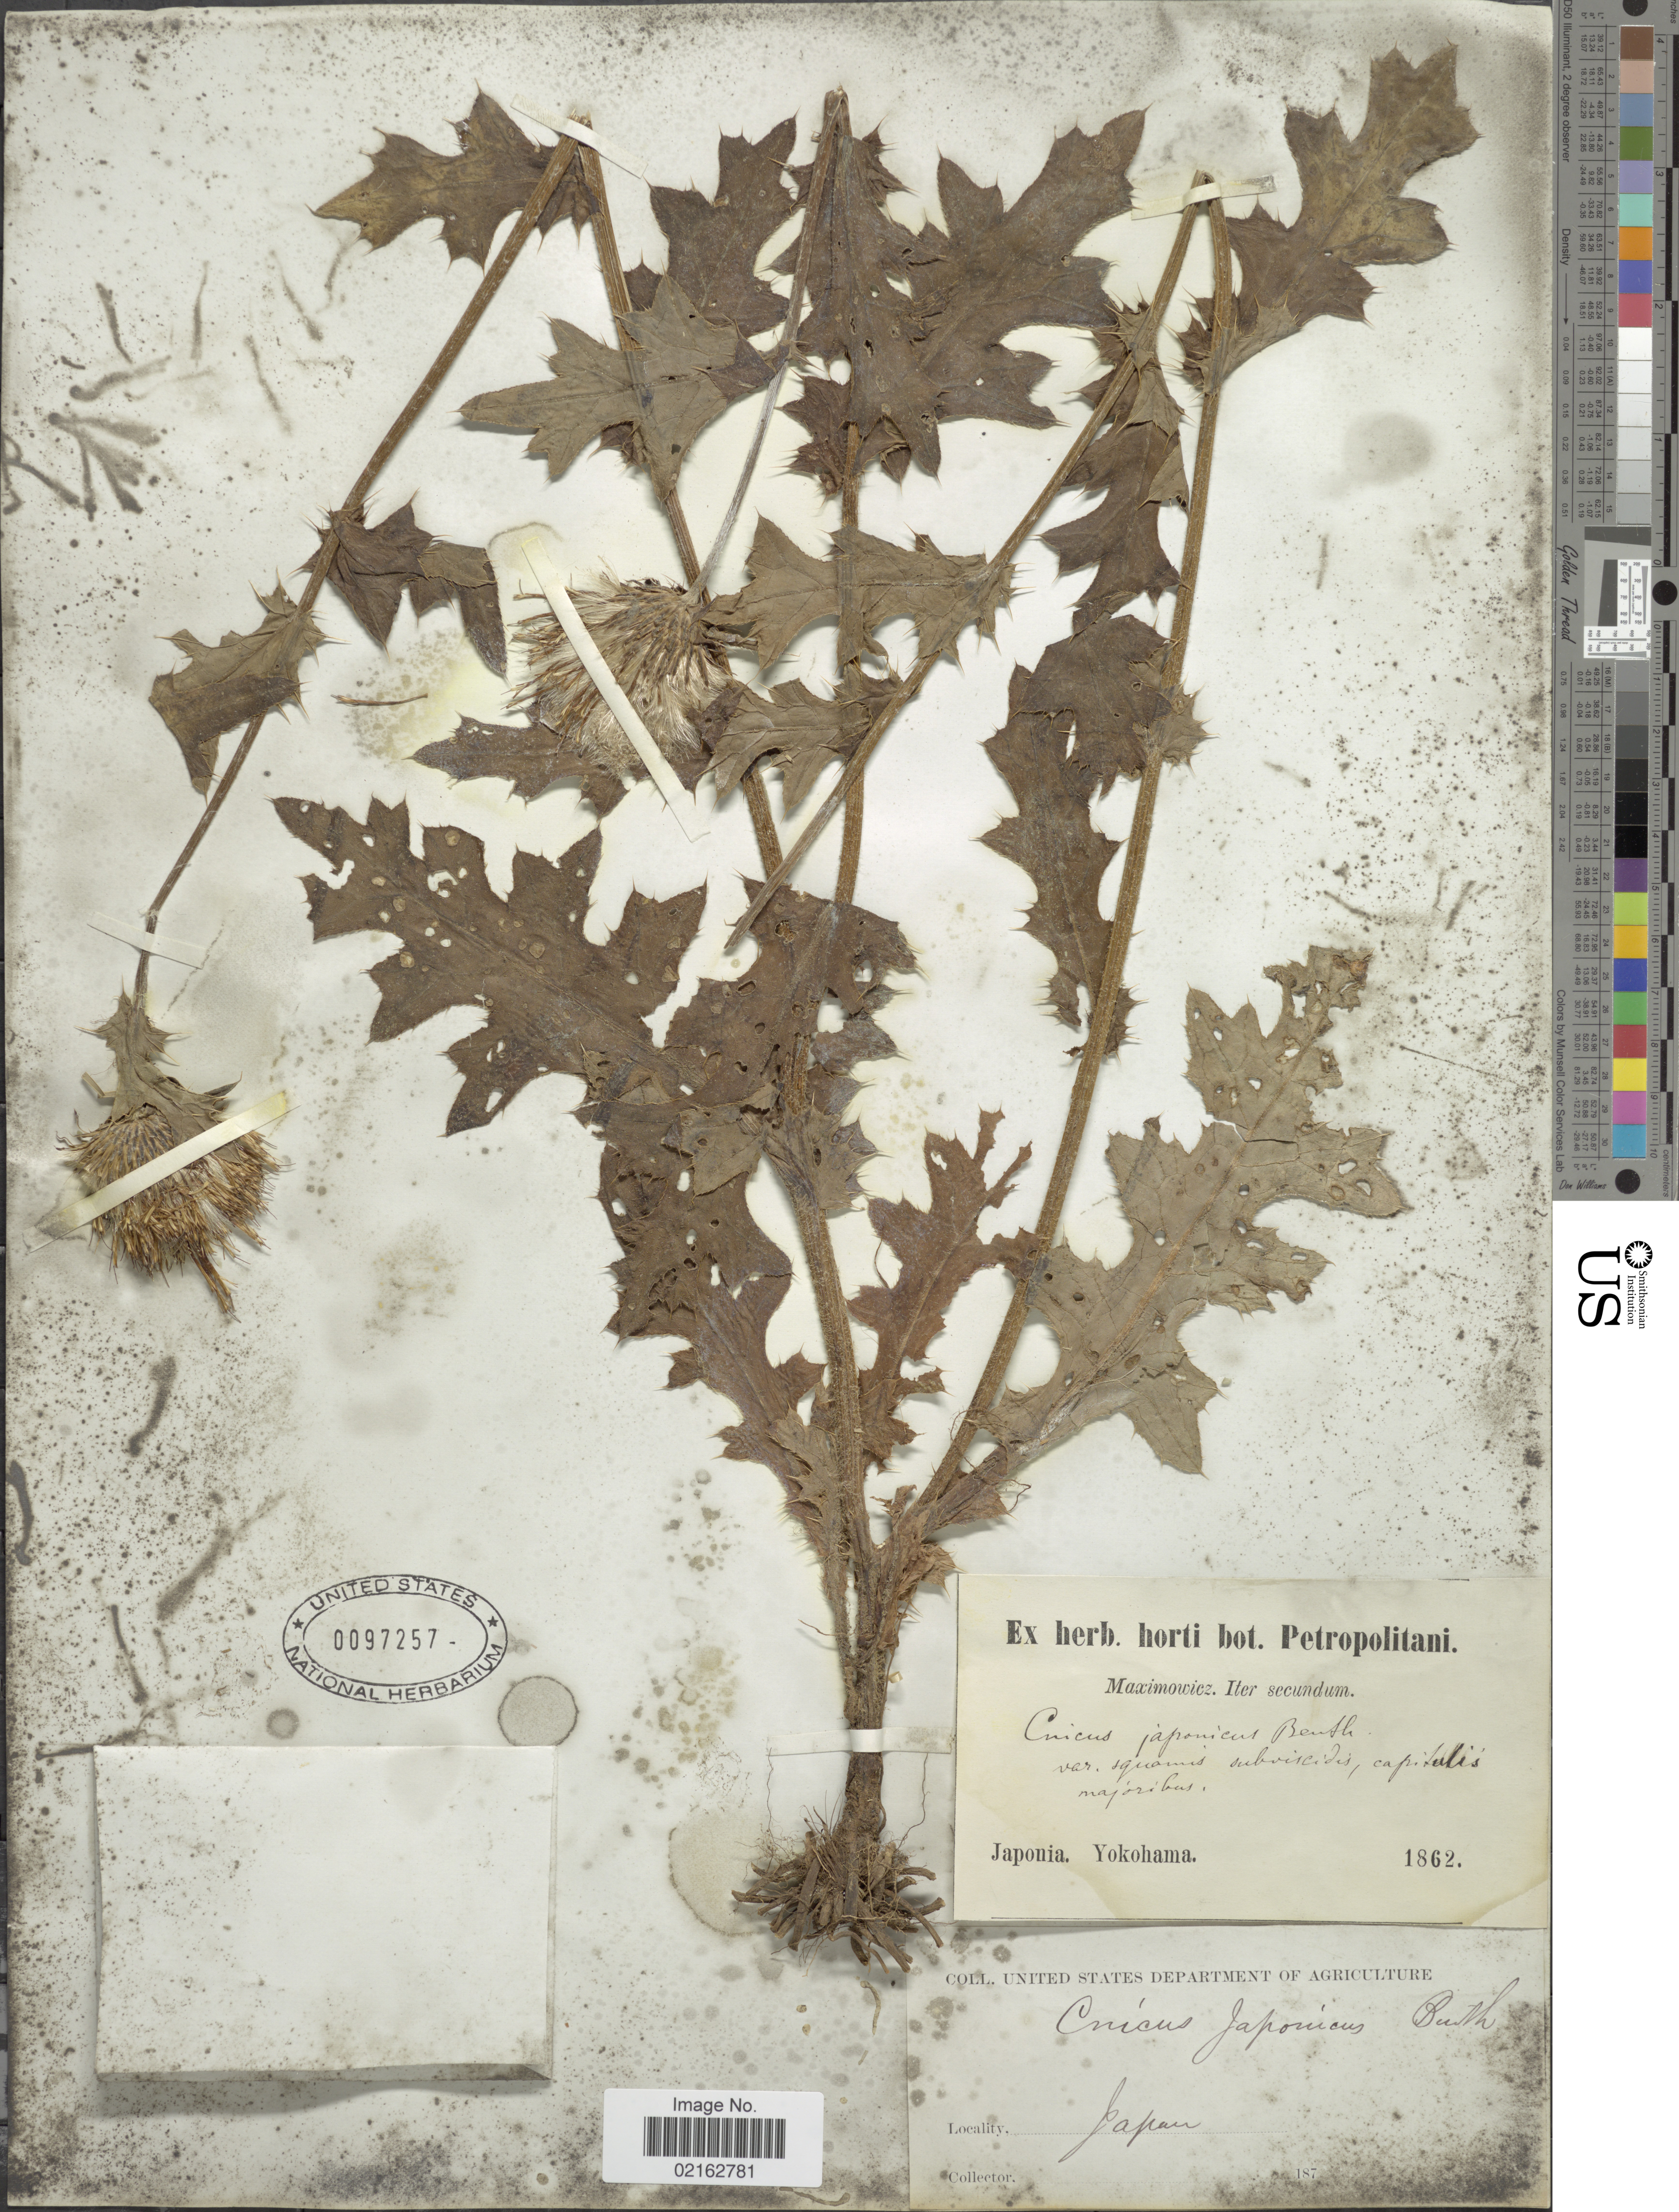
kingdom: Plantae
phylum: Tracheophyta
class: Magnoliopsida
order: Asterales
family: Asteraceae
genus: Cirsium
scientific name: Cirsium japonicum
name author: DC.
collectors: Maximowicz, --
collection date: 1862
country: Japan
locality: Japonia. Yokohama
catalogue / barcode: US 97257